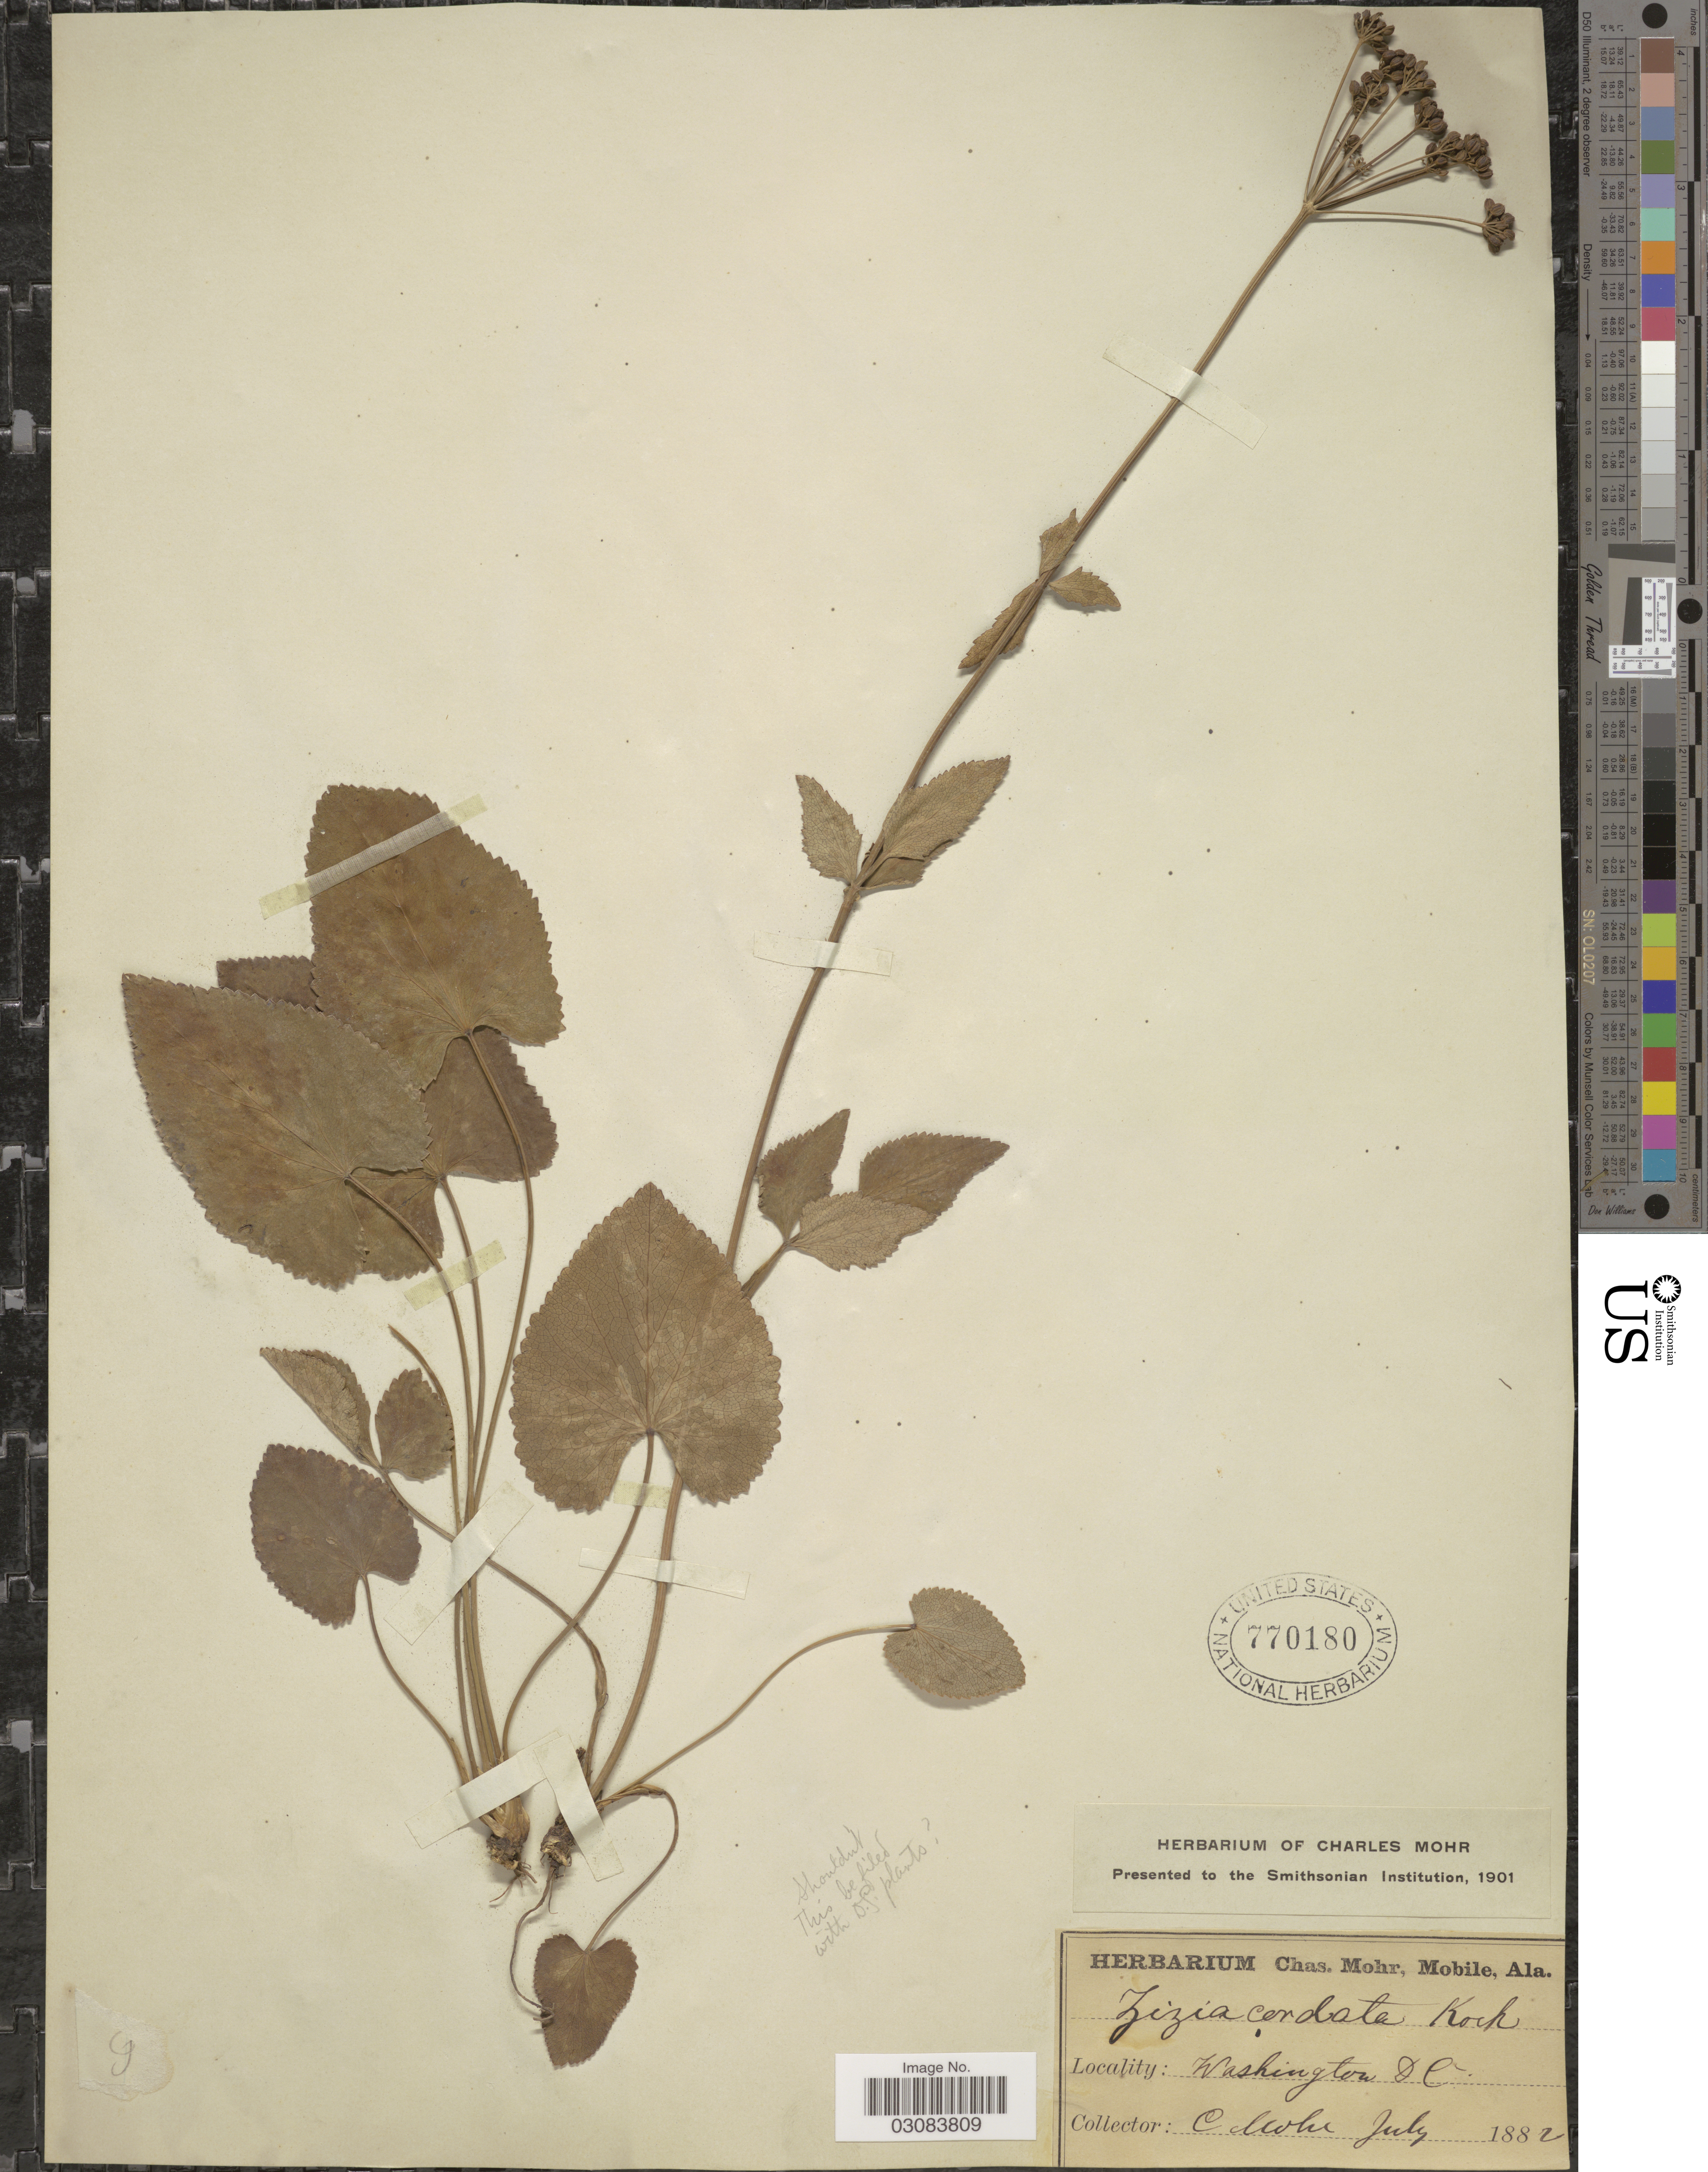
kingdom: Plantae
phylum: Tracheophyta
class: Magnoliopsida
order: Apiales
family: Apiaceae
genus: Zizia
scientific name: Zizia aptera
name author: (A. Gray) Fernald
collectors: C. T. Mohr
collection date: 1882-07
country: United States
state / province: District of Columbia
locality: Washington DC.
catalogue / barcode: US 770180